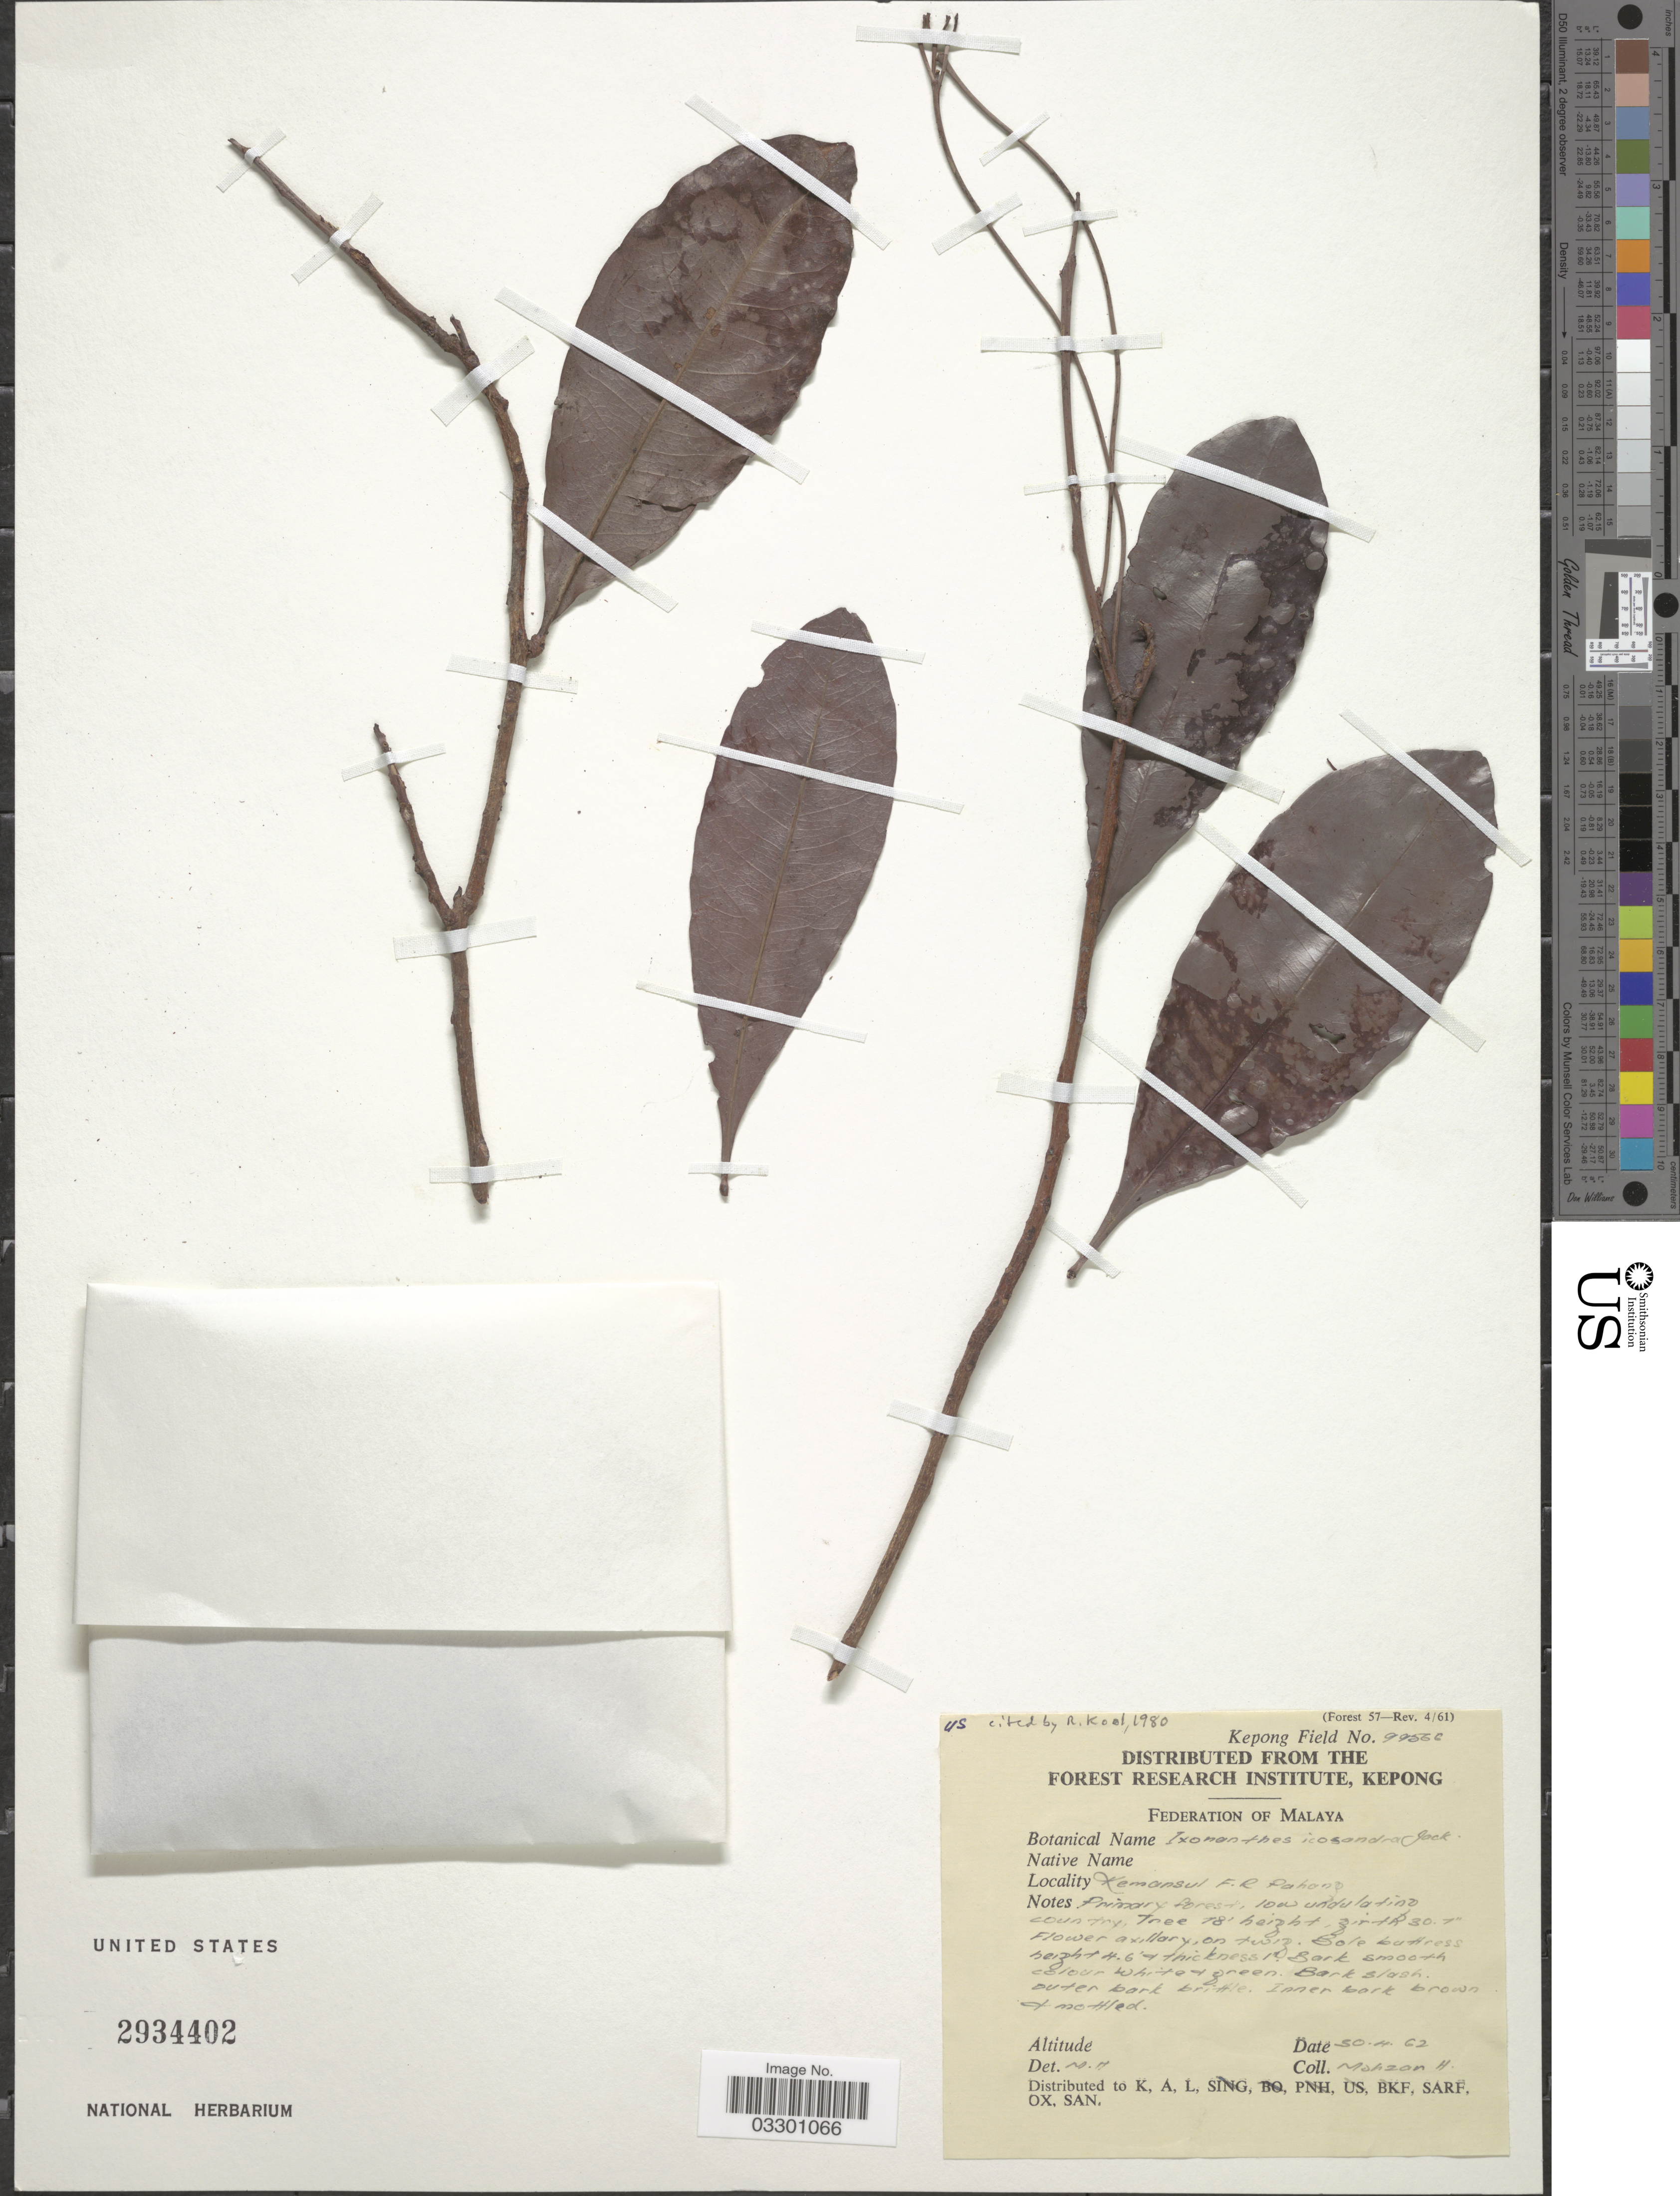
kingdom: Plantae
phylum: Tracheophyta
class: Magnoliopsida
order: Malpighiales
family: Ixonanthaceae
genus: Ixonanthes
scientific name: Ixonanthes icosandra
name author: Jack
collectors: Mohzan H.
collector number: Kepong Field 99566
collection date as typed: Transcribed d/m/y: 30/4/62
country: Malaysia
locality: Malaya. Kemansul F.R. Pahong.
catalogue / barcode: US 2934402